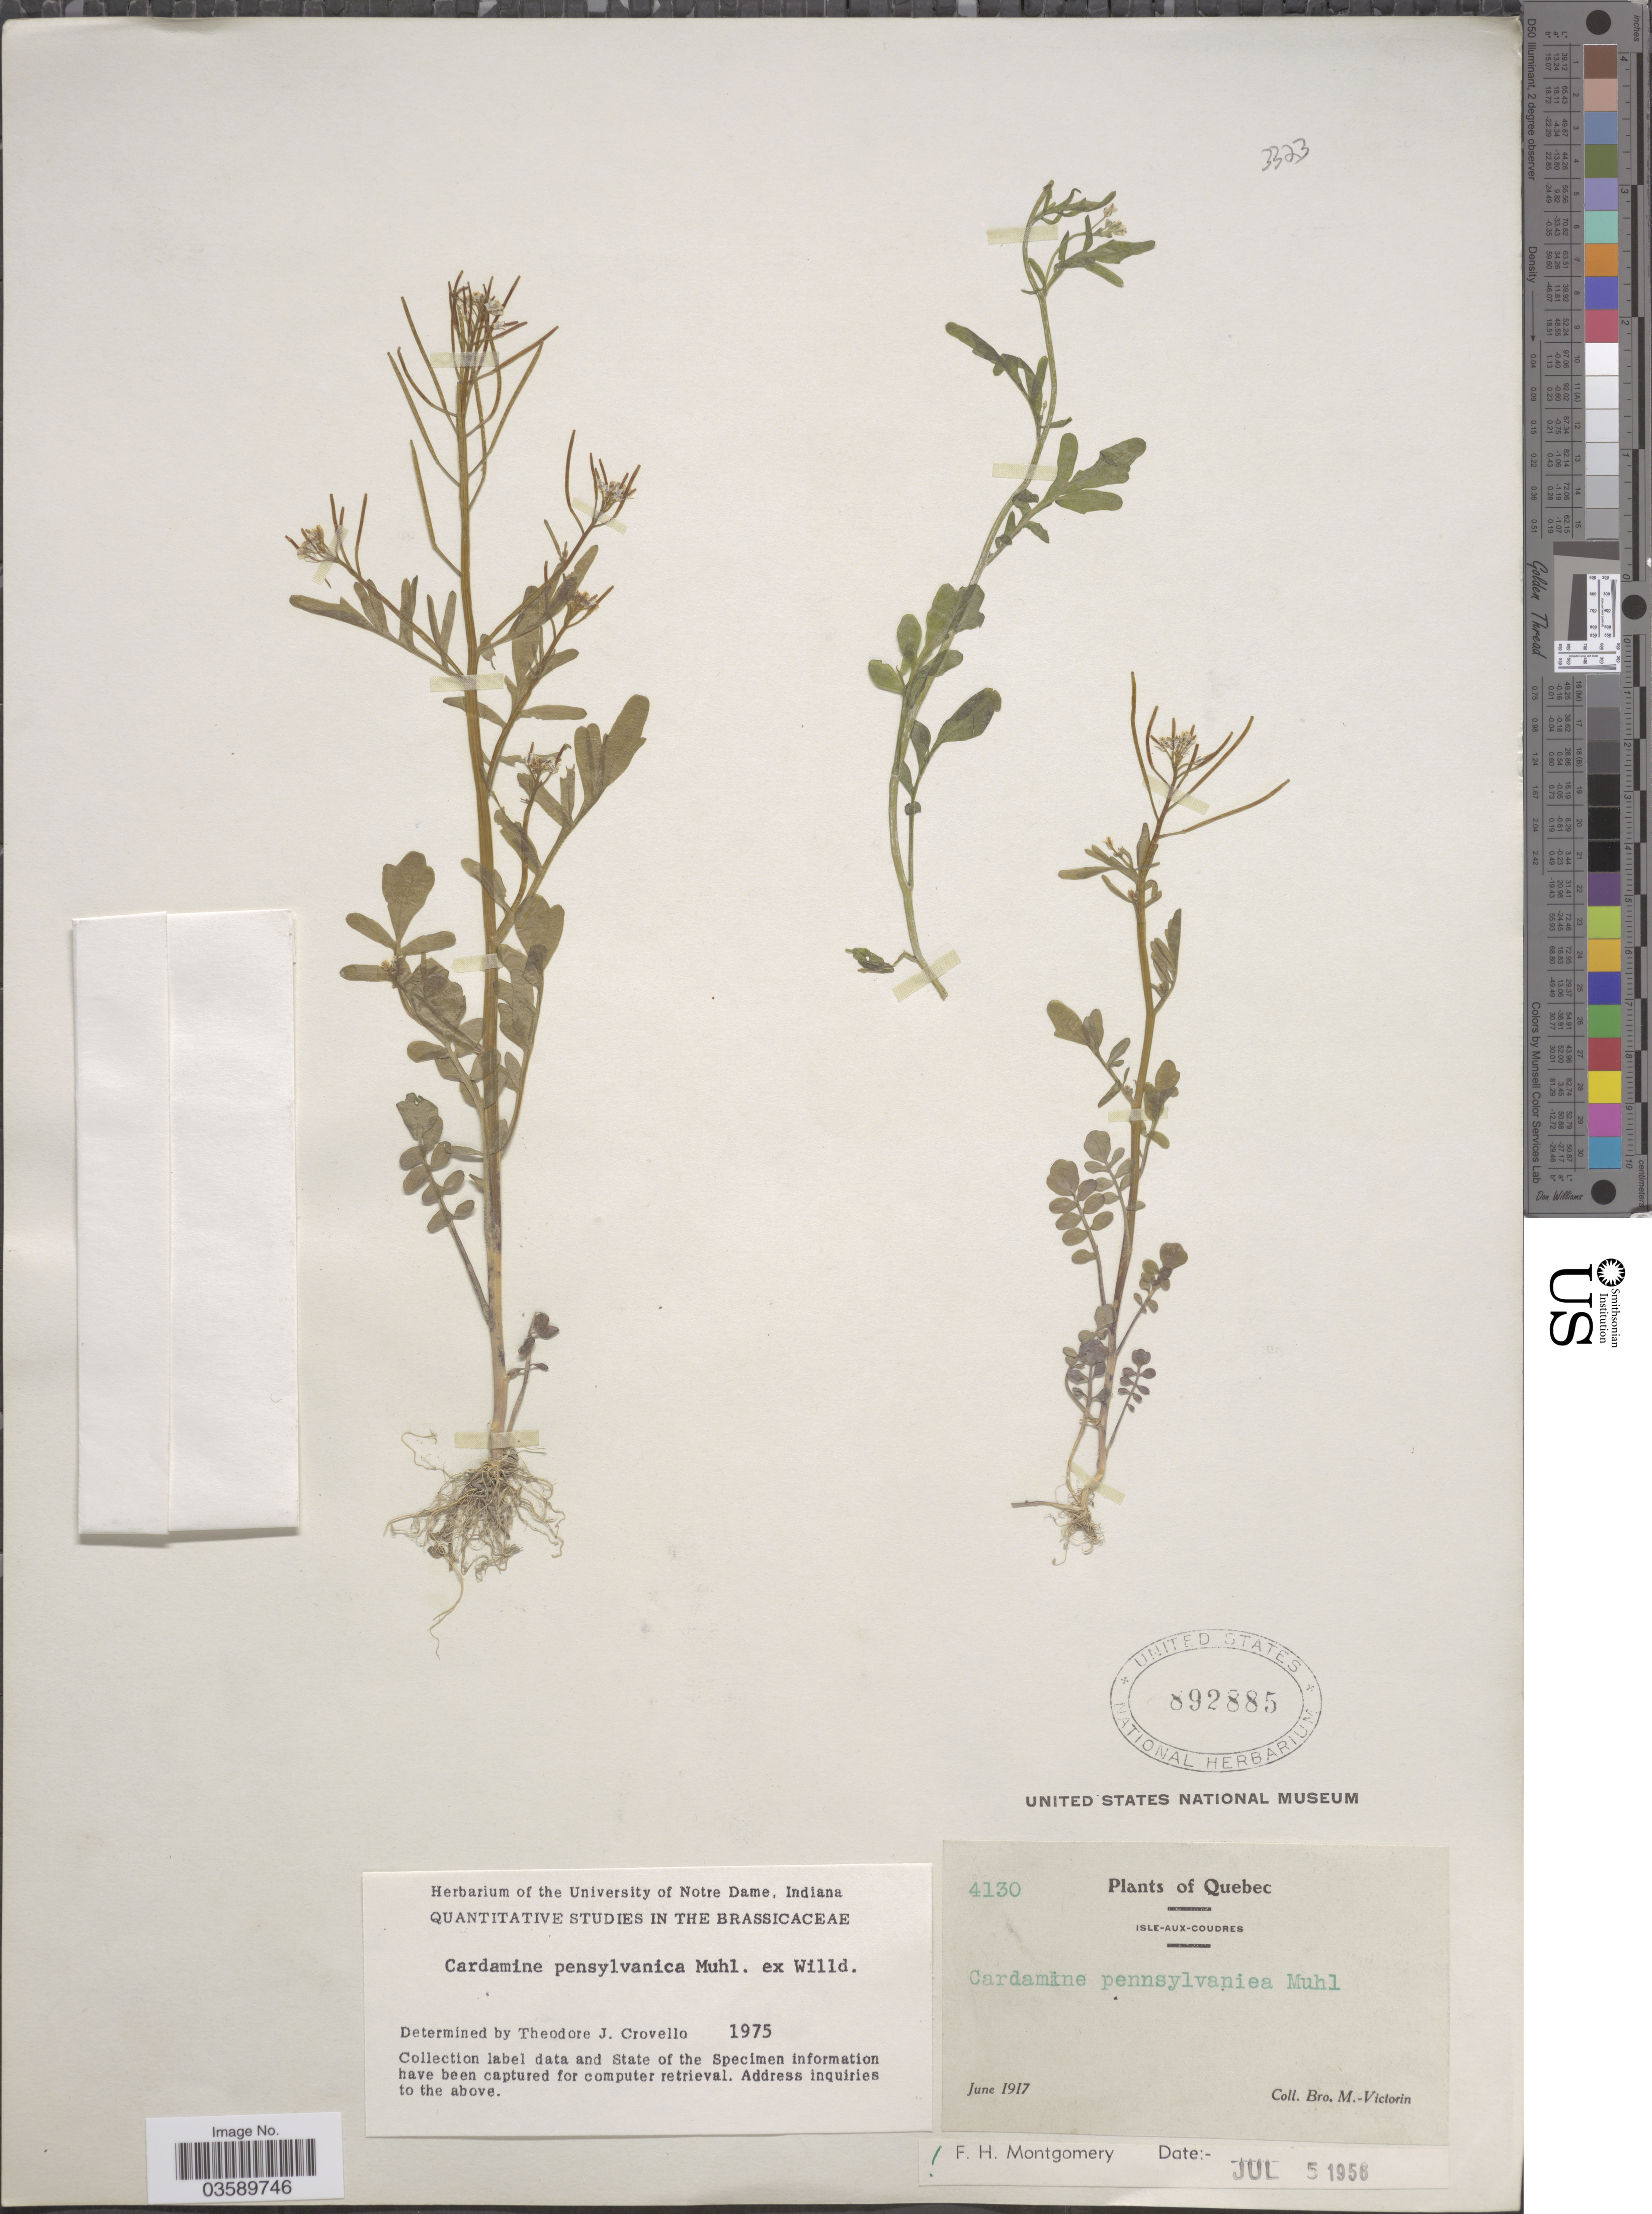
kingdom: Plantae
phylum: Tracheophyta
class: Magnoliopsida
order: Brassicales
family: Brassicaceae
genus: Cardamine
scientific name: Cardamine pensylvanica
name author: Muhl. ex Willd.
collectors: Fr. Marie-Victorin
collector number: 4130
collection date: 1917-06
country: Canada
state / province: Quebec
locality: Isle-Aux-Coudres.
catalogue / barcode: US 892885